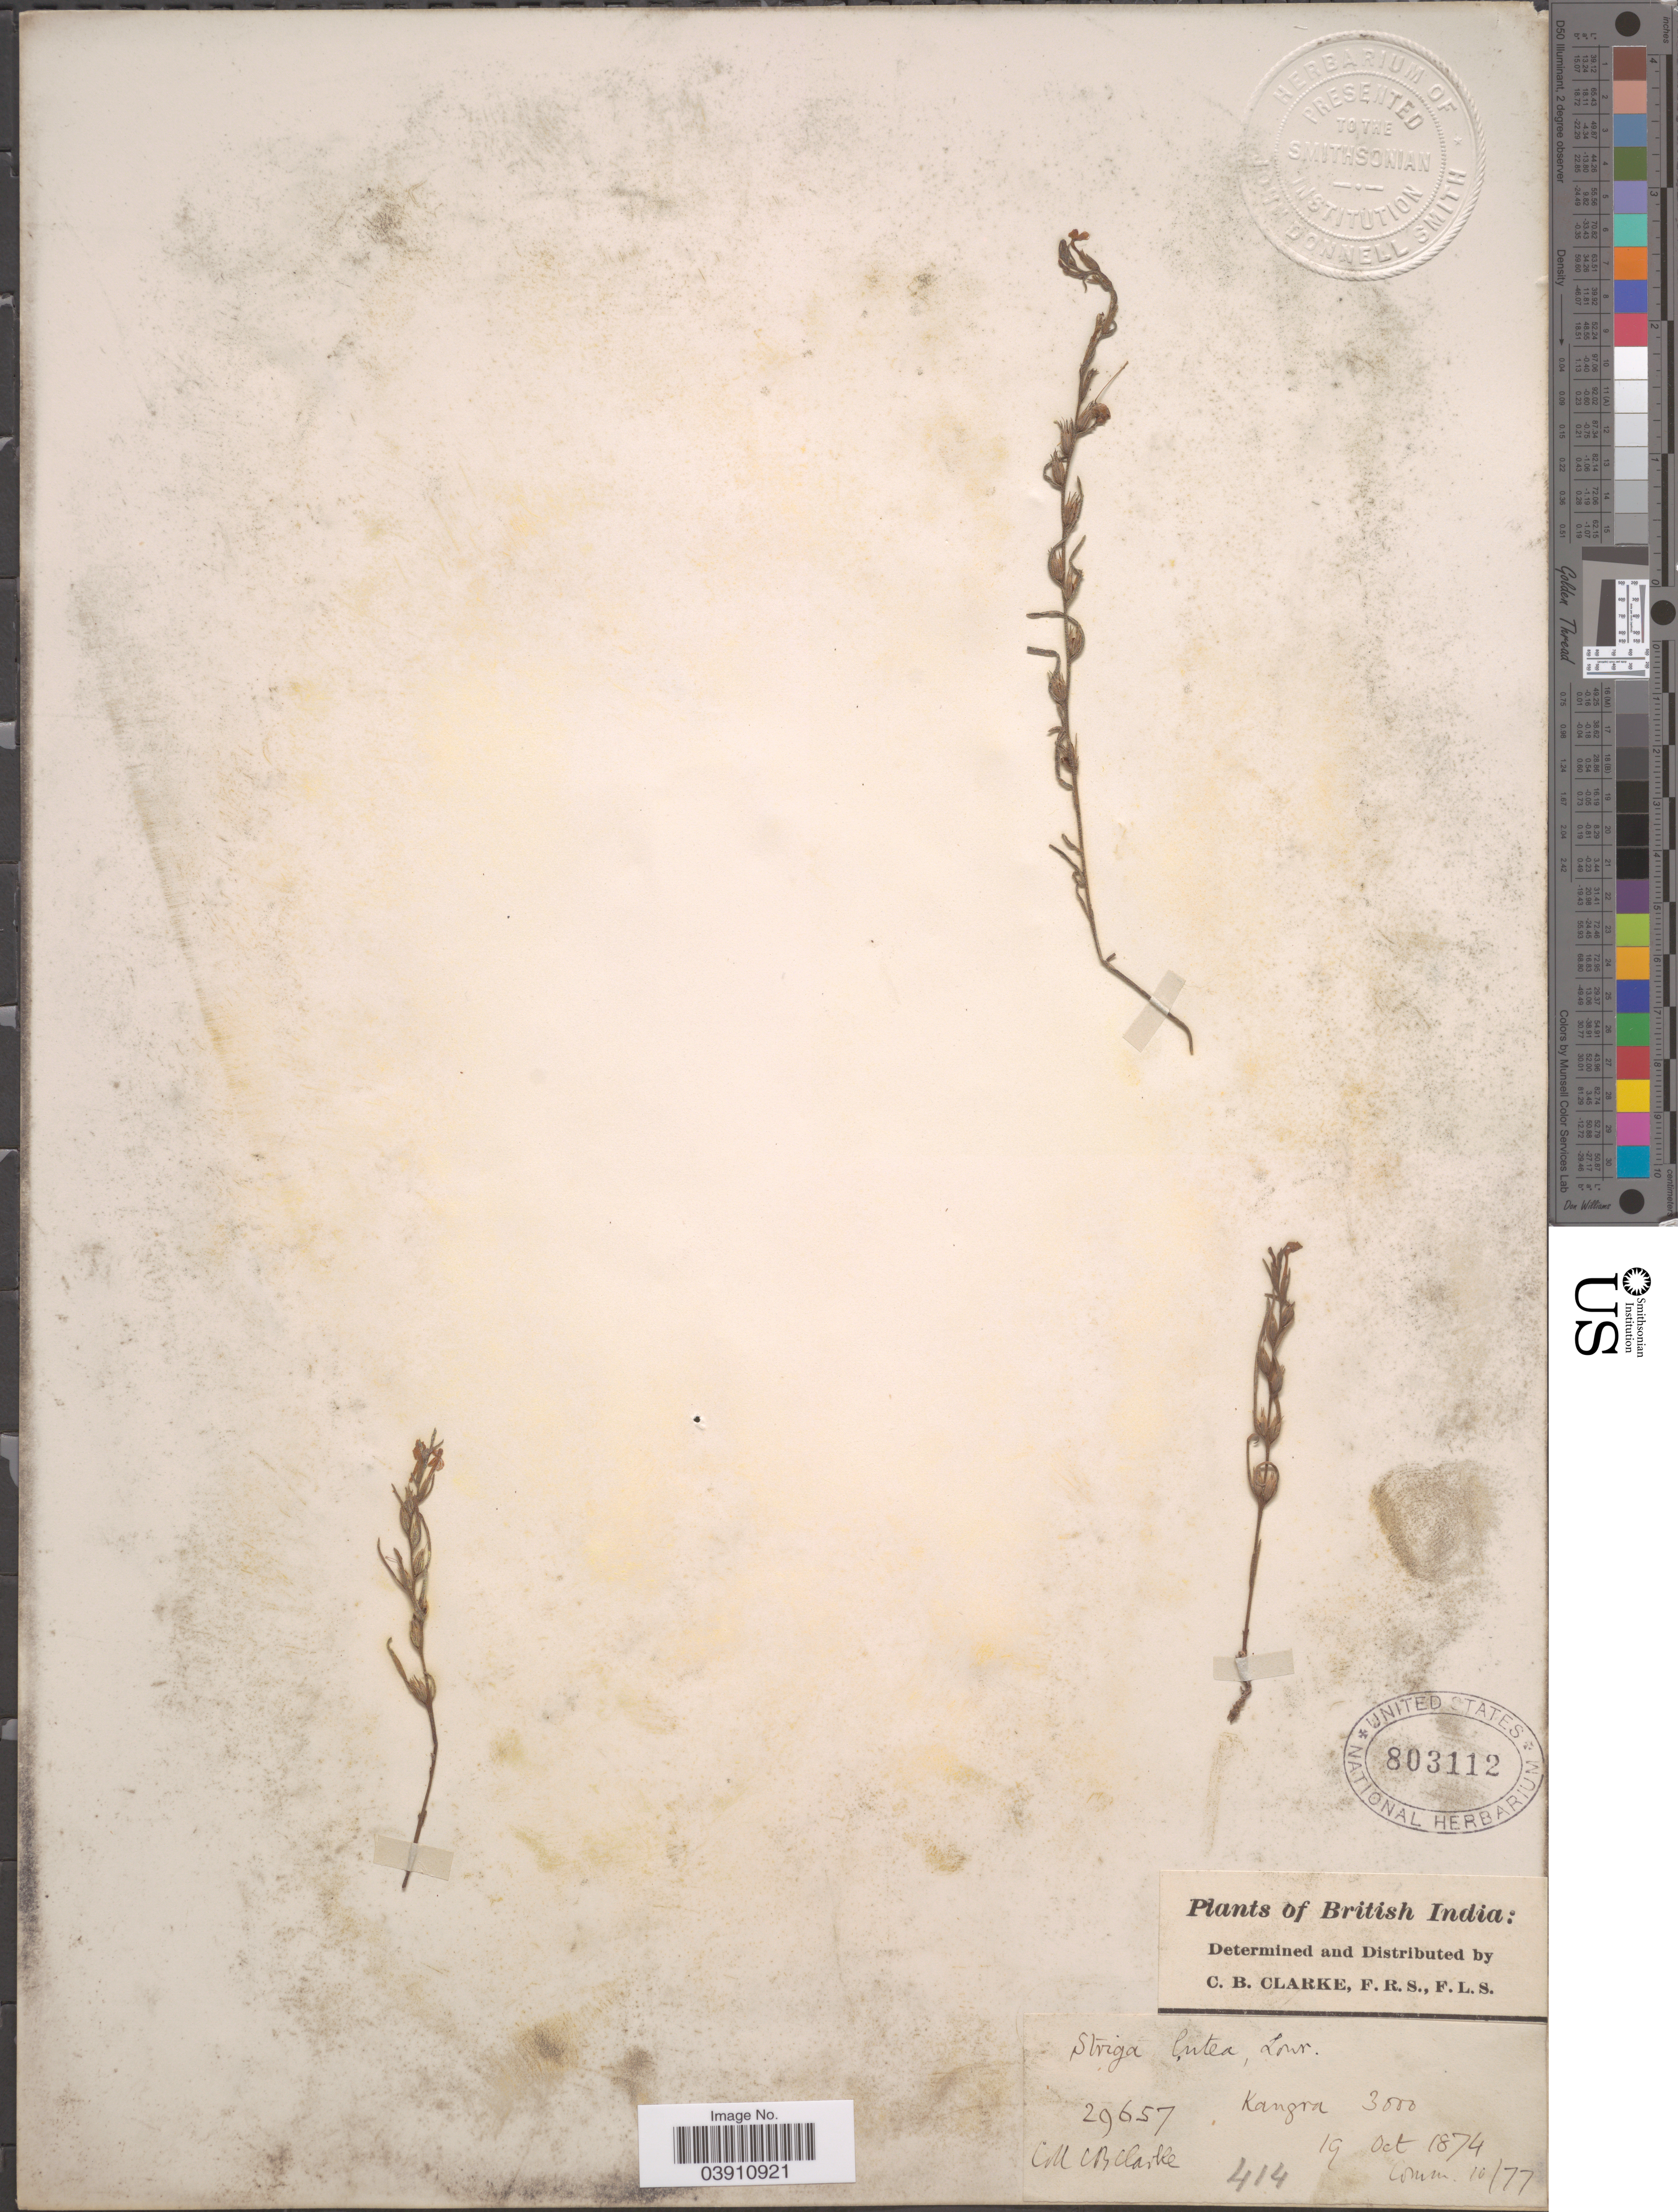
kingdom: Plantae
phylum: Tracheophyta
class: Magnoliopsida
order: Lamiales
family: Orobanchaceae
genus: Striga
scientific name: Striga lutea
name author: Lour.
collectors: C. B. Clarke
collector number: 29657/414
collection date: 1874-10-19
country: India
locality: British India. Kangra.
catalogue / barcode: US 803112